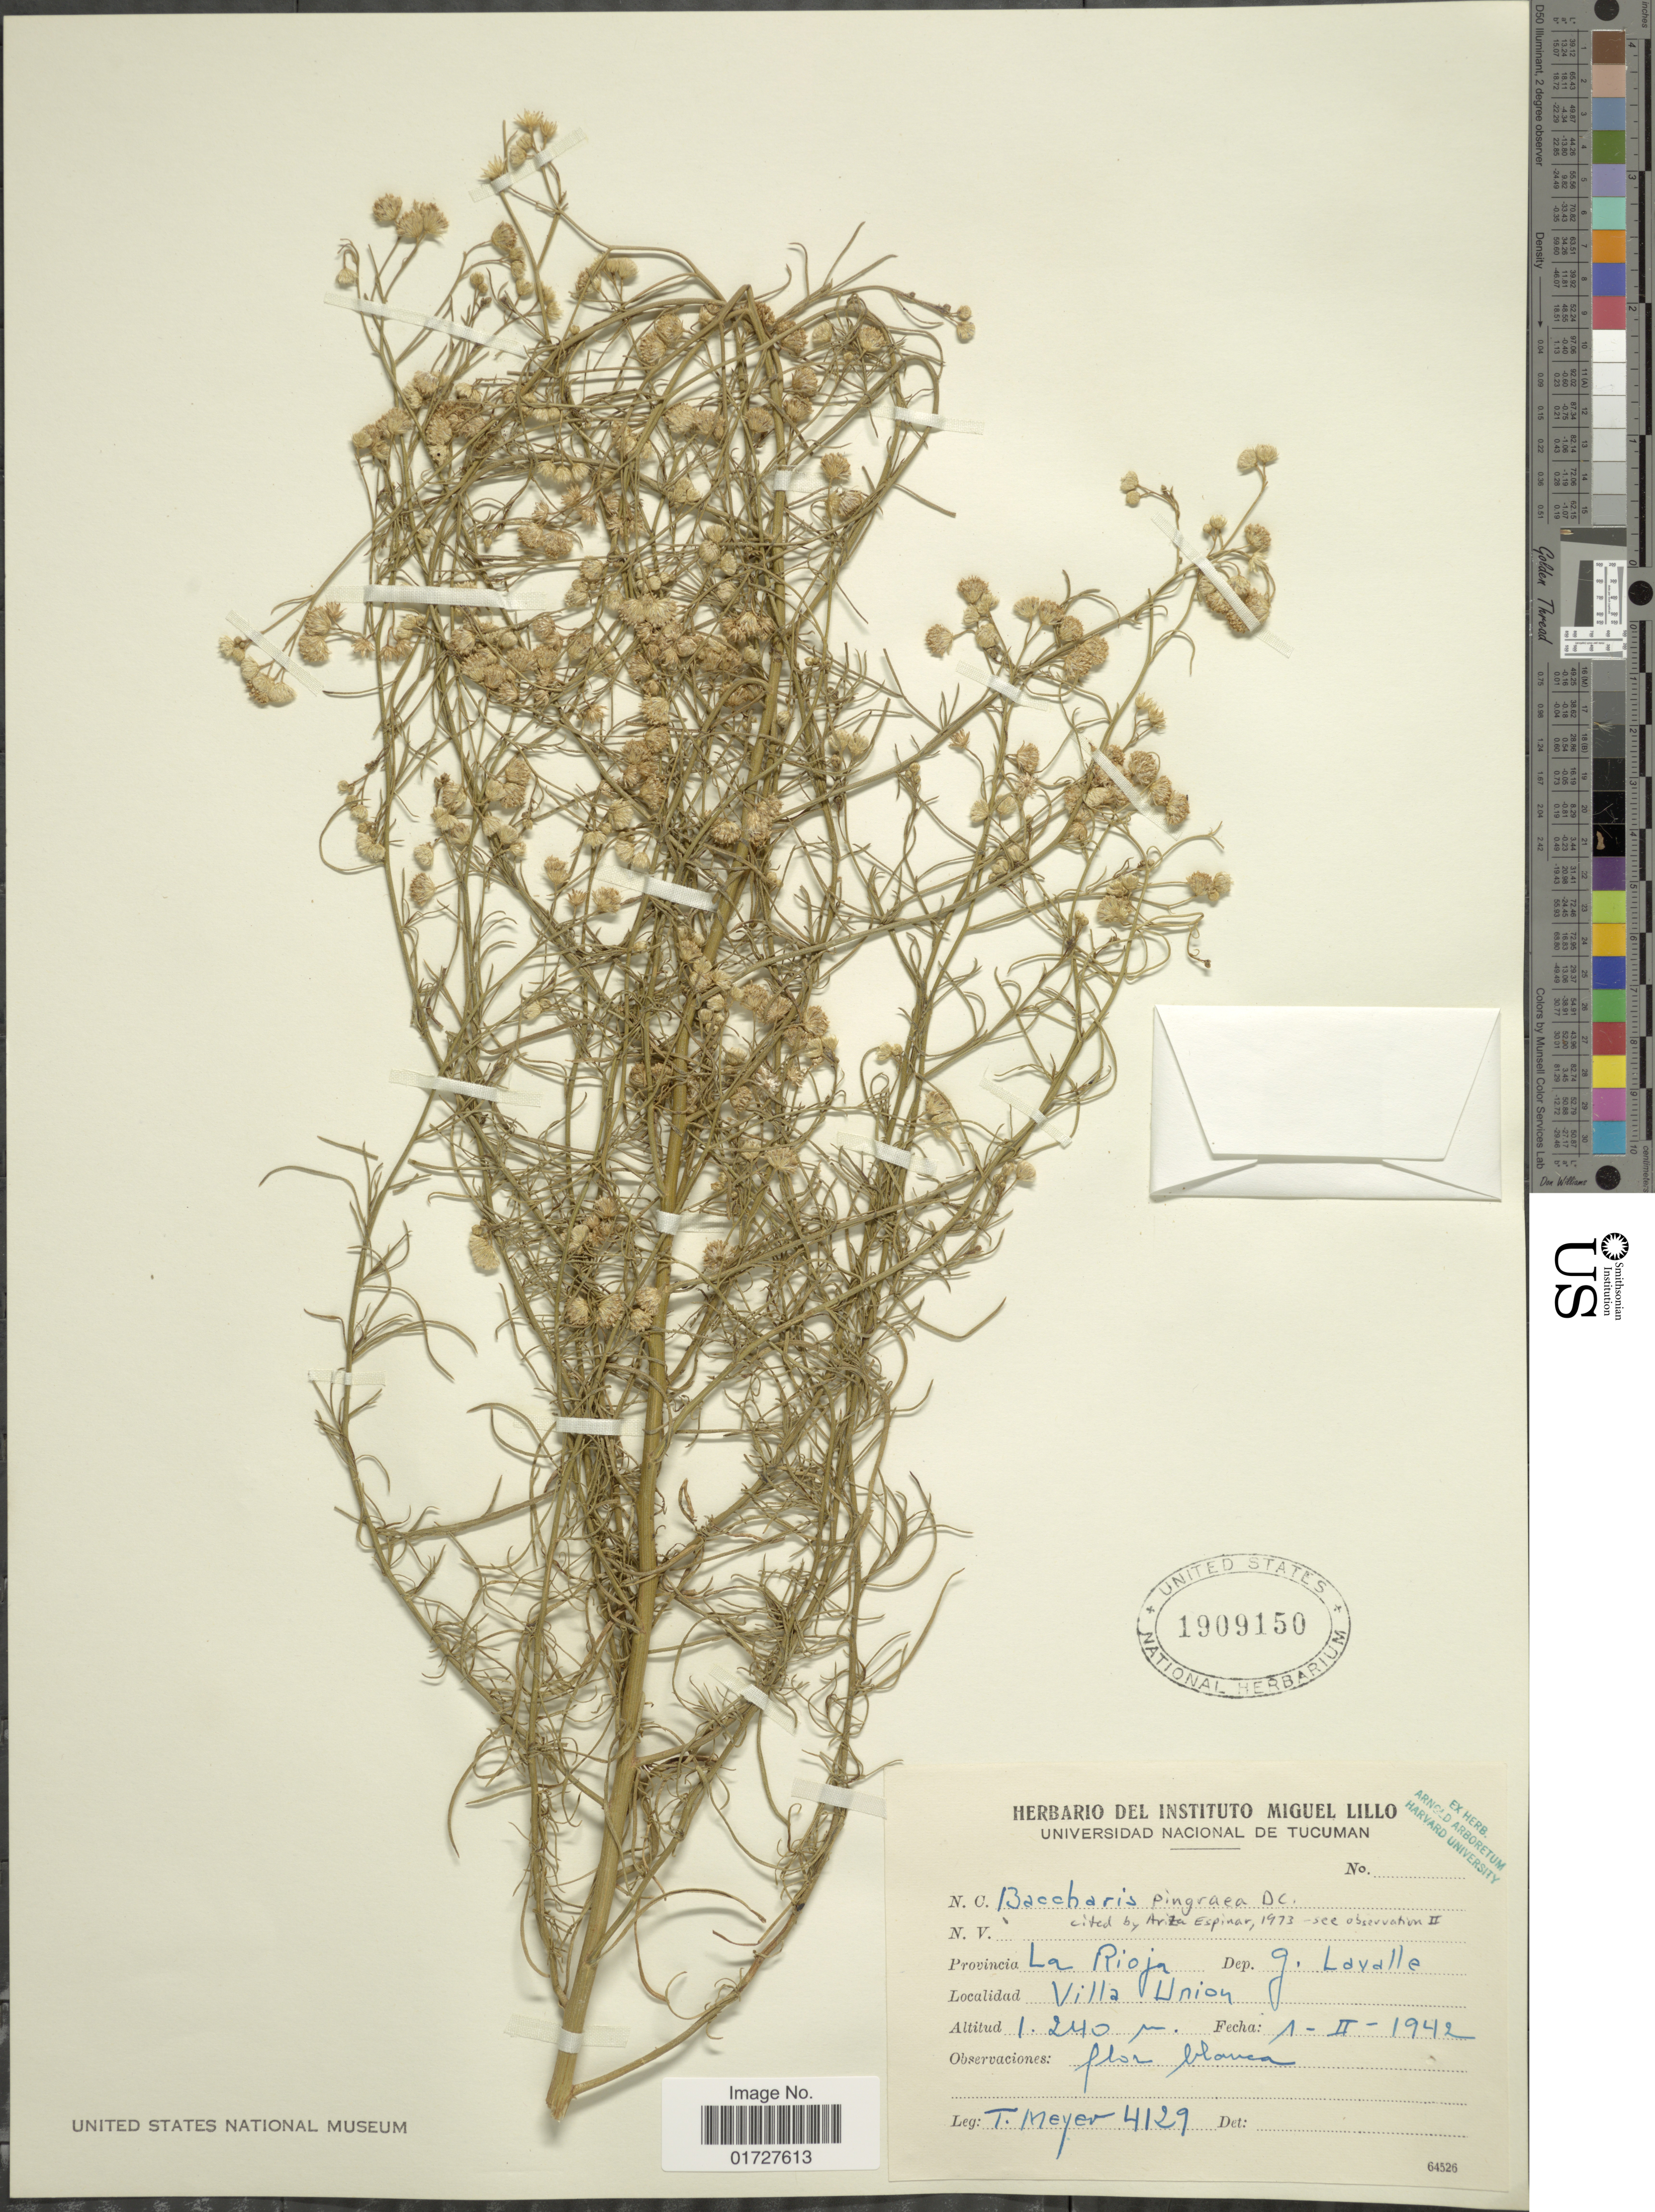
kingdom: Plantae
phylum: Tracheophyta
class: Magnoliopsida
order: Asterales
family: Asteraceae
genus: Baccharis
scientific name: Baccharis pingraea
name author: DC.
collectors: T. Meyer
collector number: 4129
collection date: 1942-02-01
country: Argentina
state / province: La Rioja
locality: Dep. G. Lavalle, Villa Union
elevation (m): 1240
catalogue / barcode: US 1909150